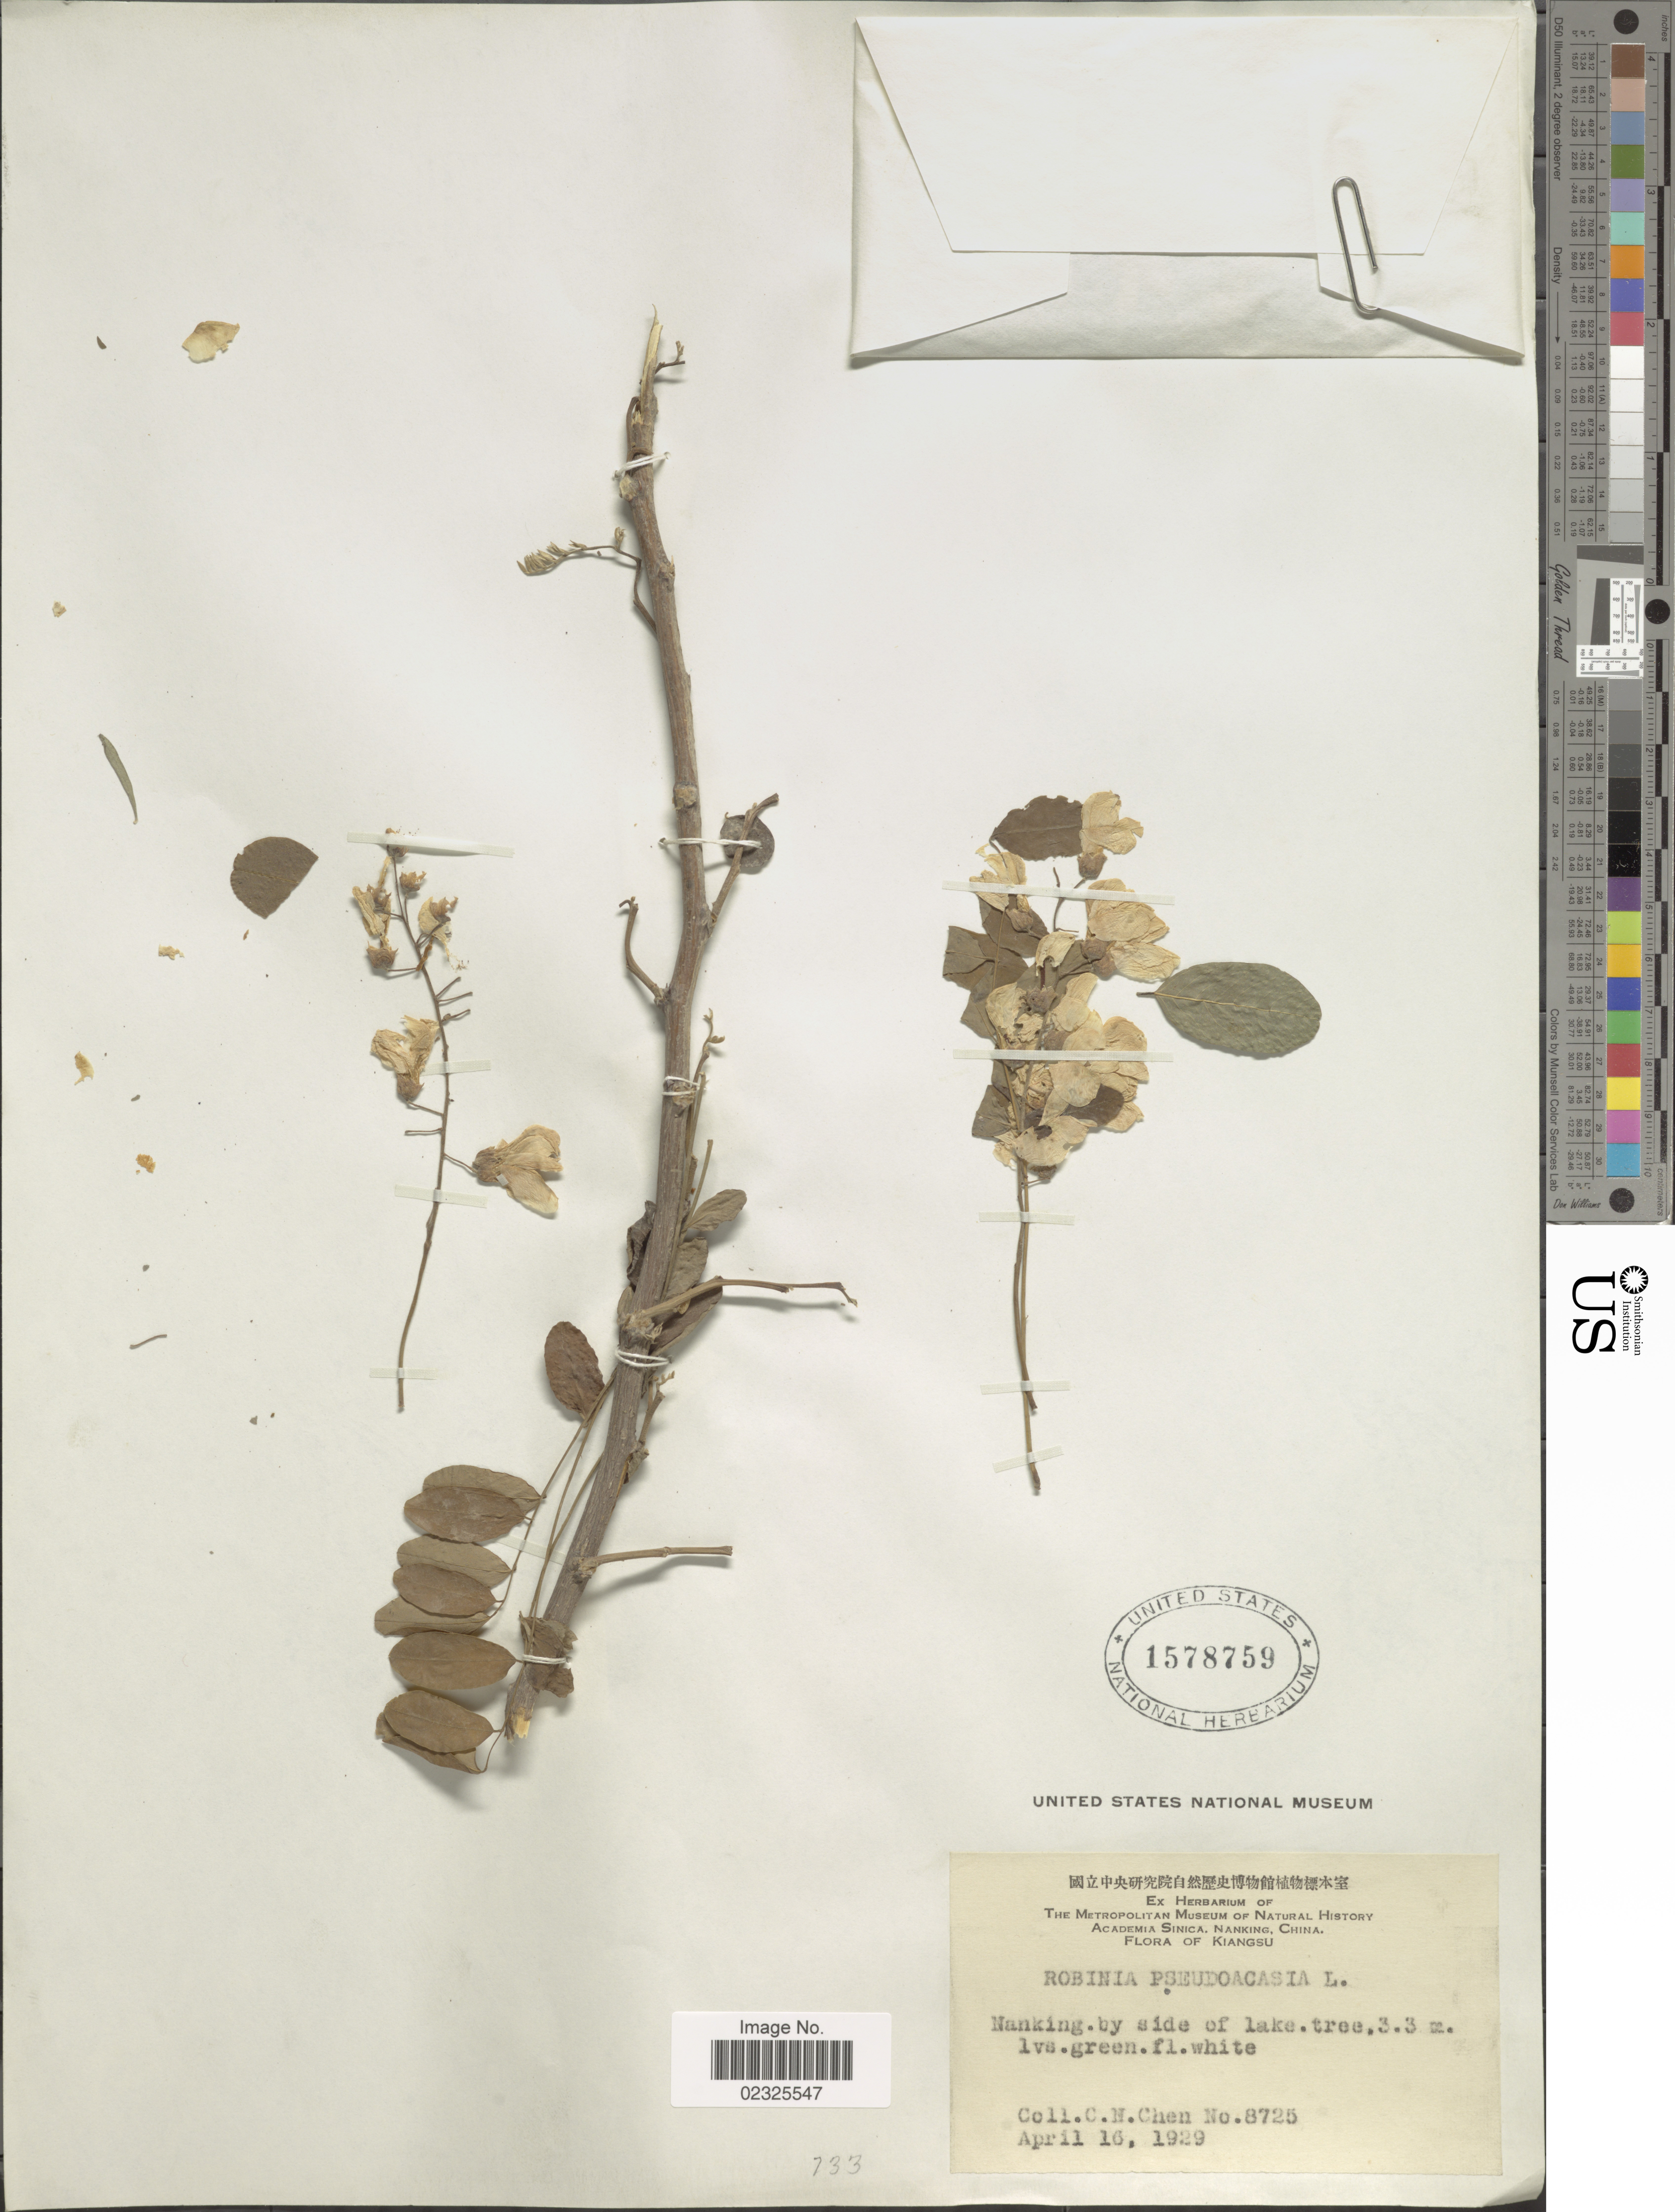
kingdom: Plantae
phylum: Tracheophyta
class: Magnoliopsida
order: Fabales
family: Fabaceae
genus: Robinia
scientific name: Robinia pseudoacacia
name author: L.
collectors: C. Chen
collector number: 8725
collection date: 1929-04-16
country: China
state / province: Jiangsu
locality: Kiangsu, Nanking by side of lake tree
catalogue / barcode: US 1578759